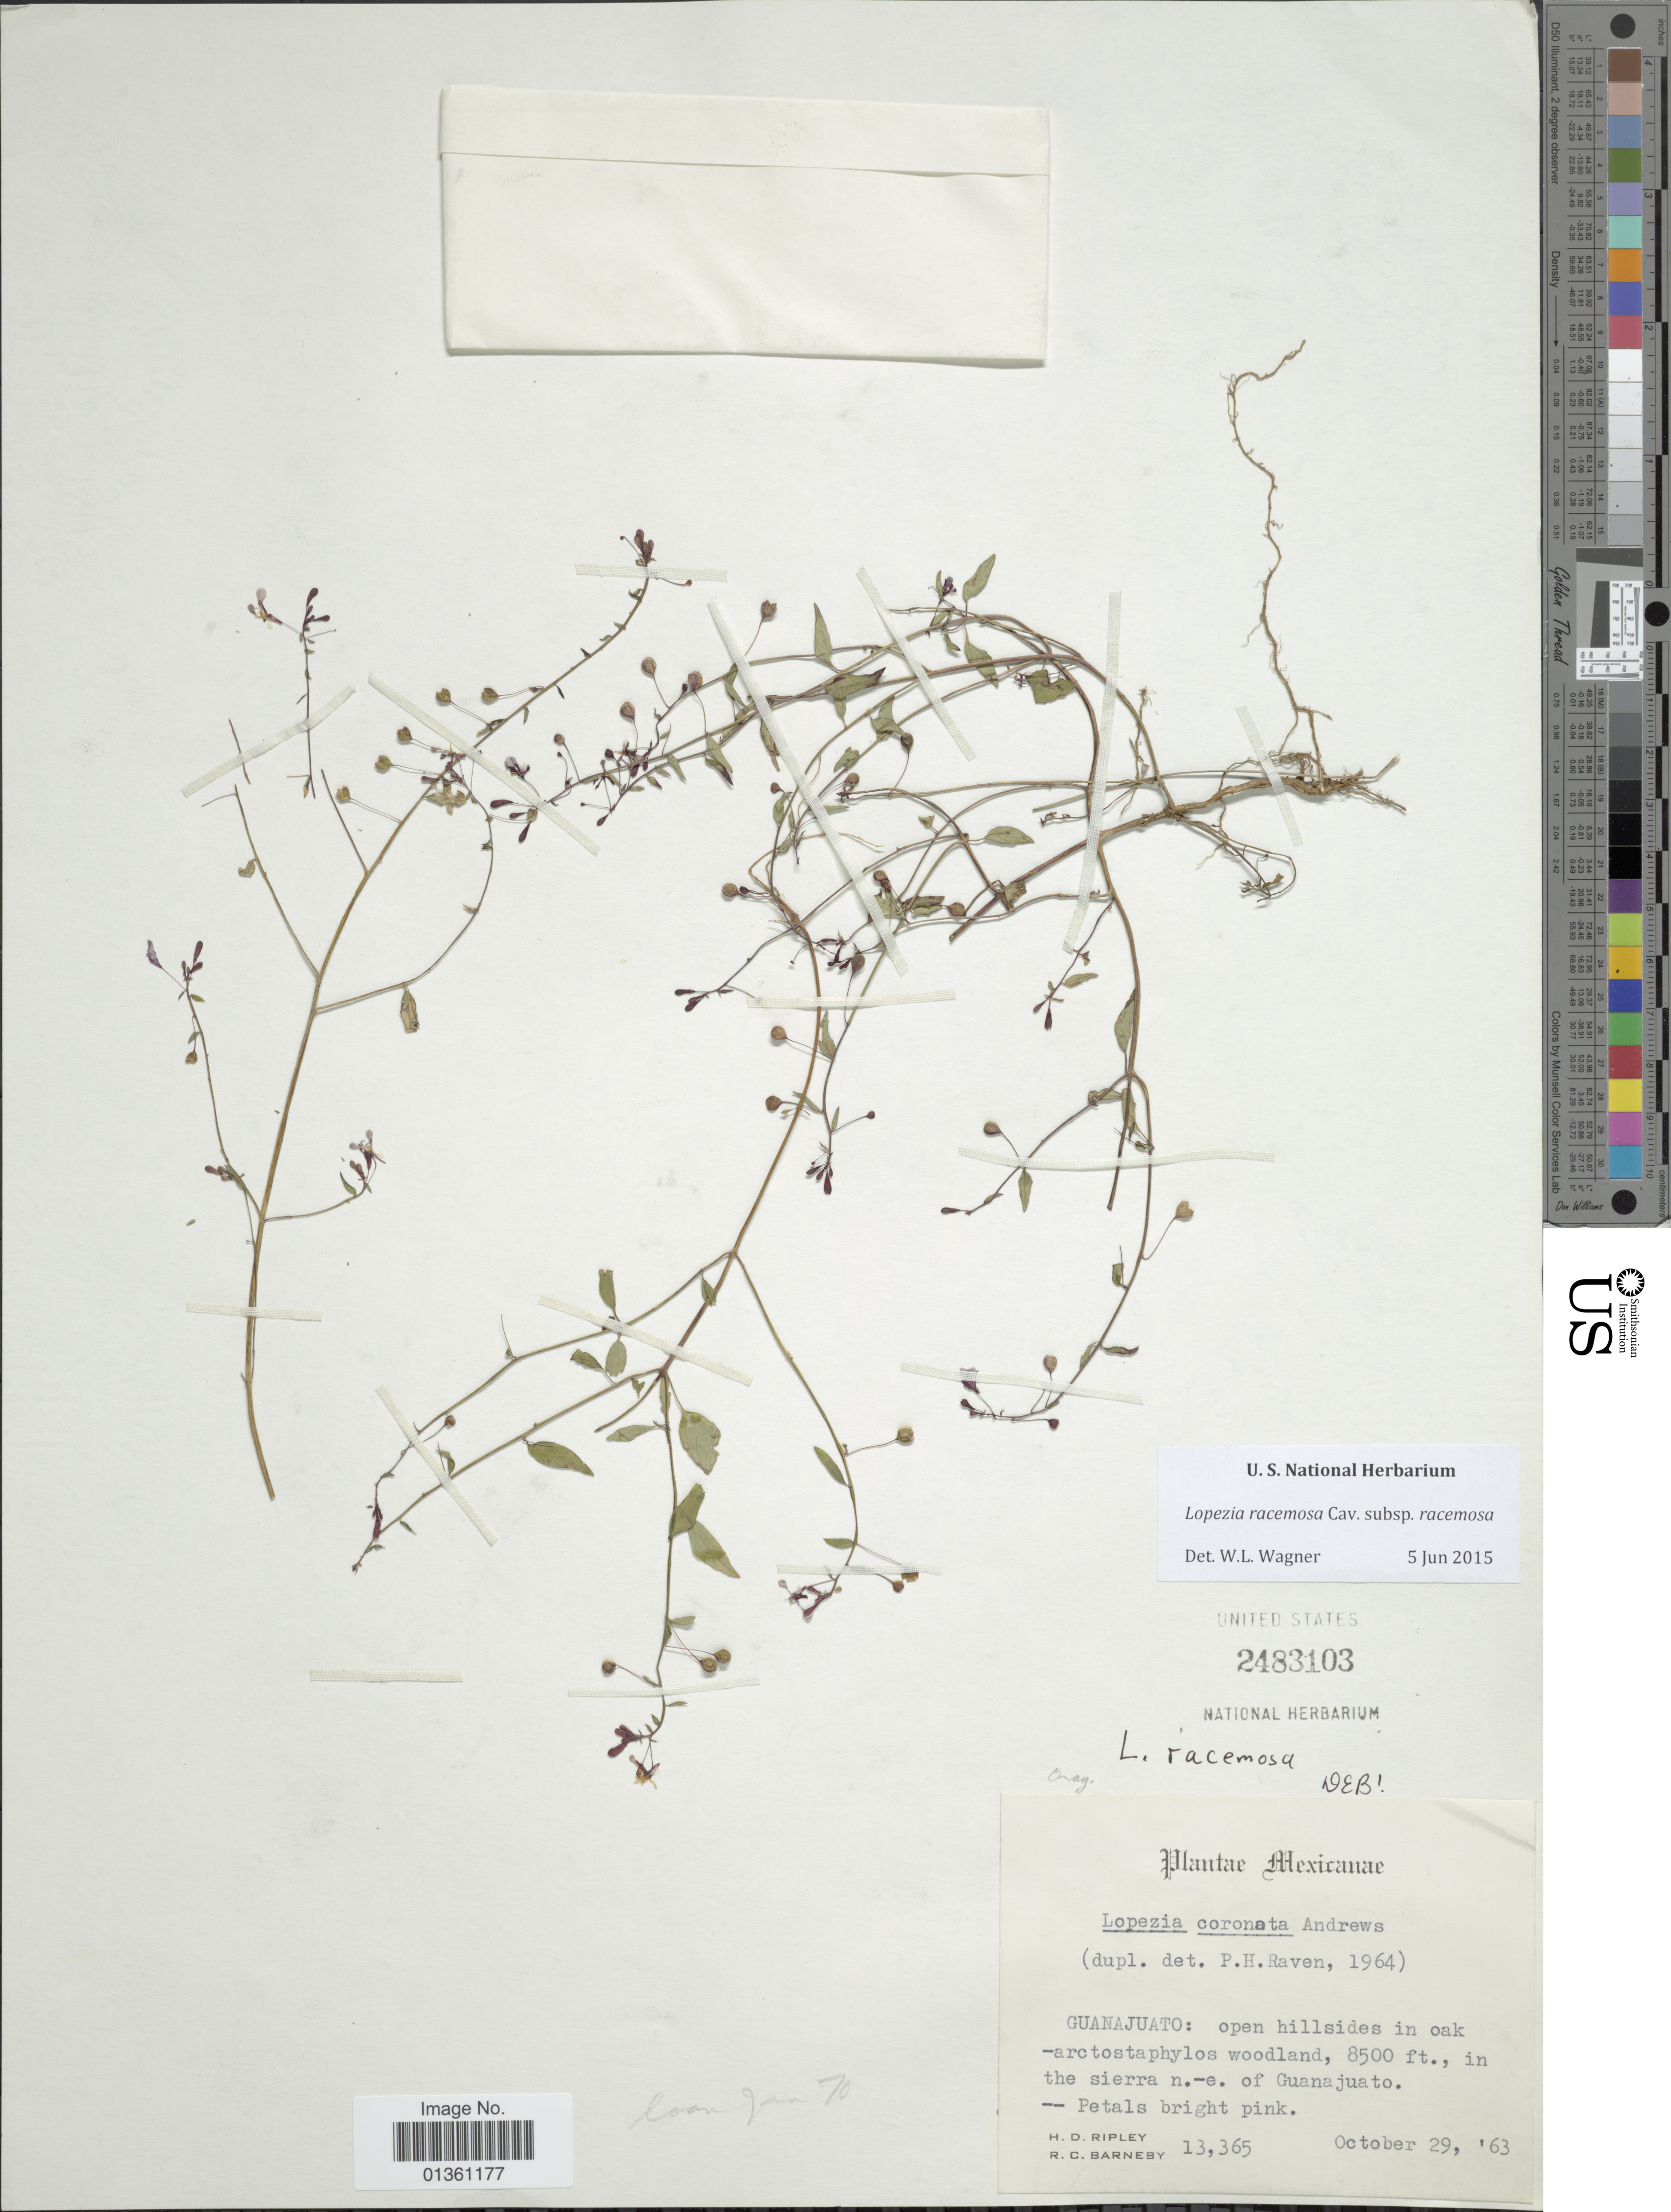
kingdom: Plantae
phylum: Tracheophyta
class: Magnoliopsida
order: Myrtales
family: Onagraceae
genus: Lopezia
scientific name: Lopezia racemosa subsp. racemosa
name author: Cav.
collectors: H. Ripley & R. C. Barneby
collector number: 13365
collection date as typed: Transcribed d/m/y: 29/10/63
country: Mexico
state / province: Guanajuato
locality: In the sierra n.-e. of Guanajuato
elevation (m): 2591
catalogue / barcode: US 2483103